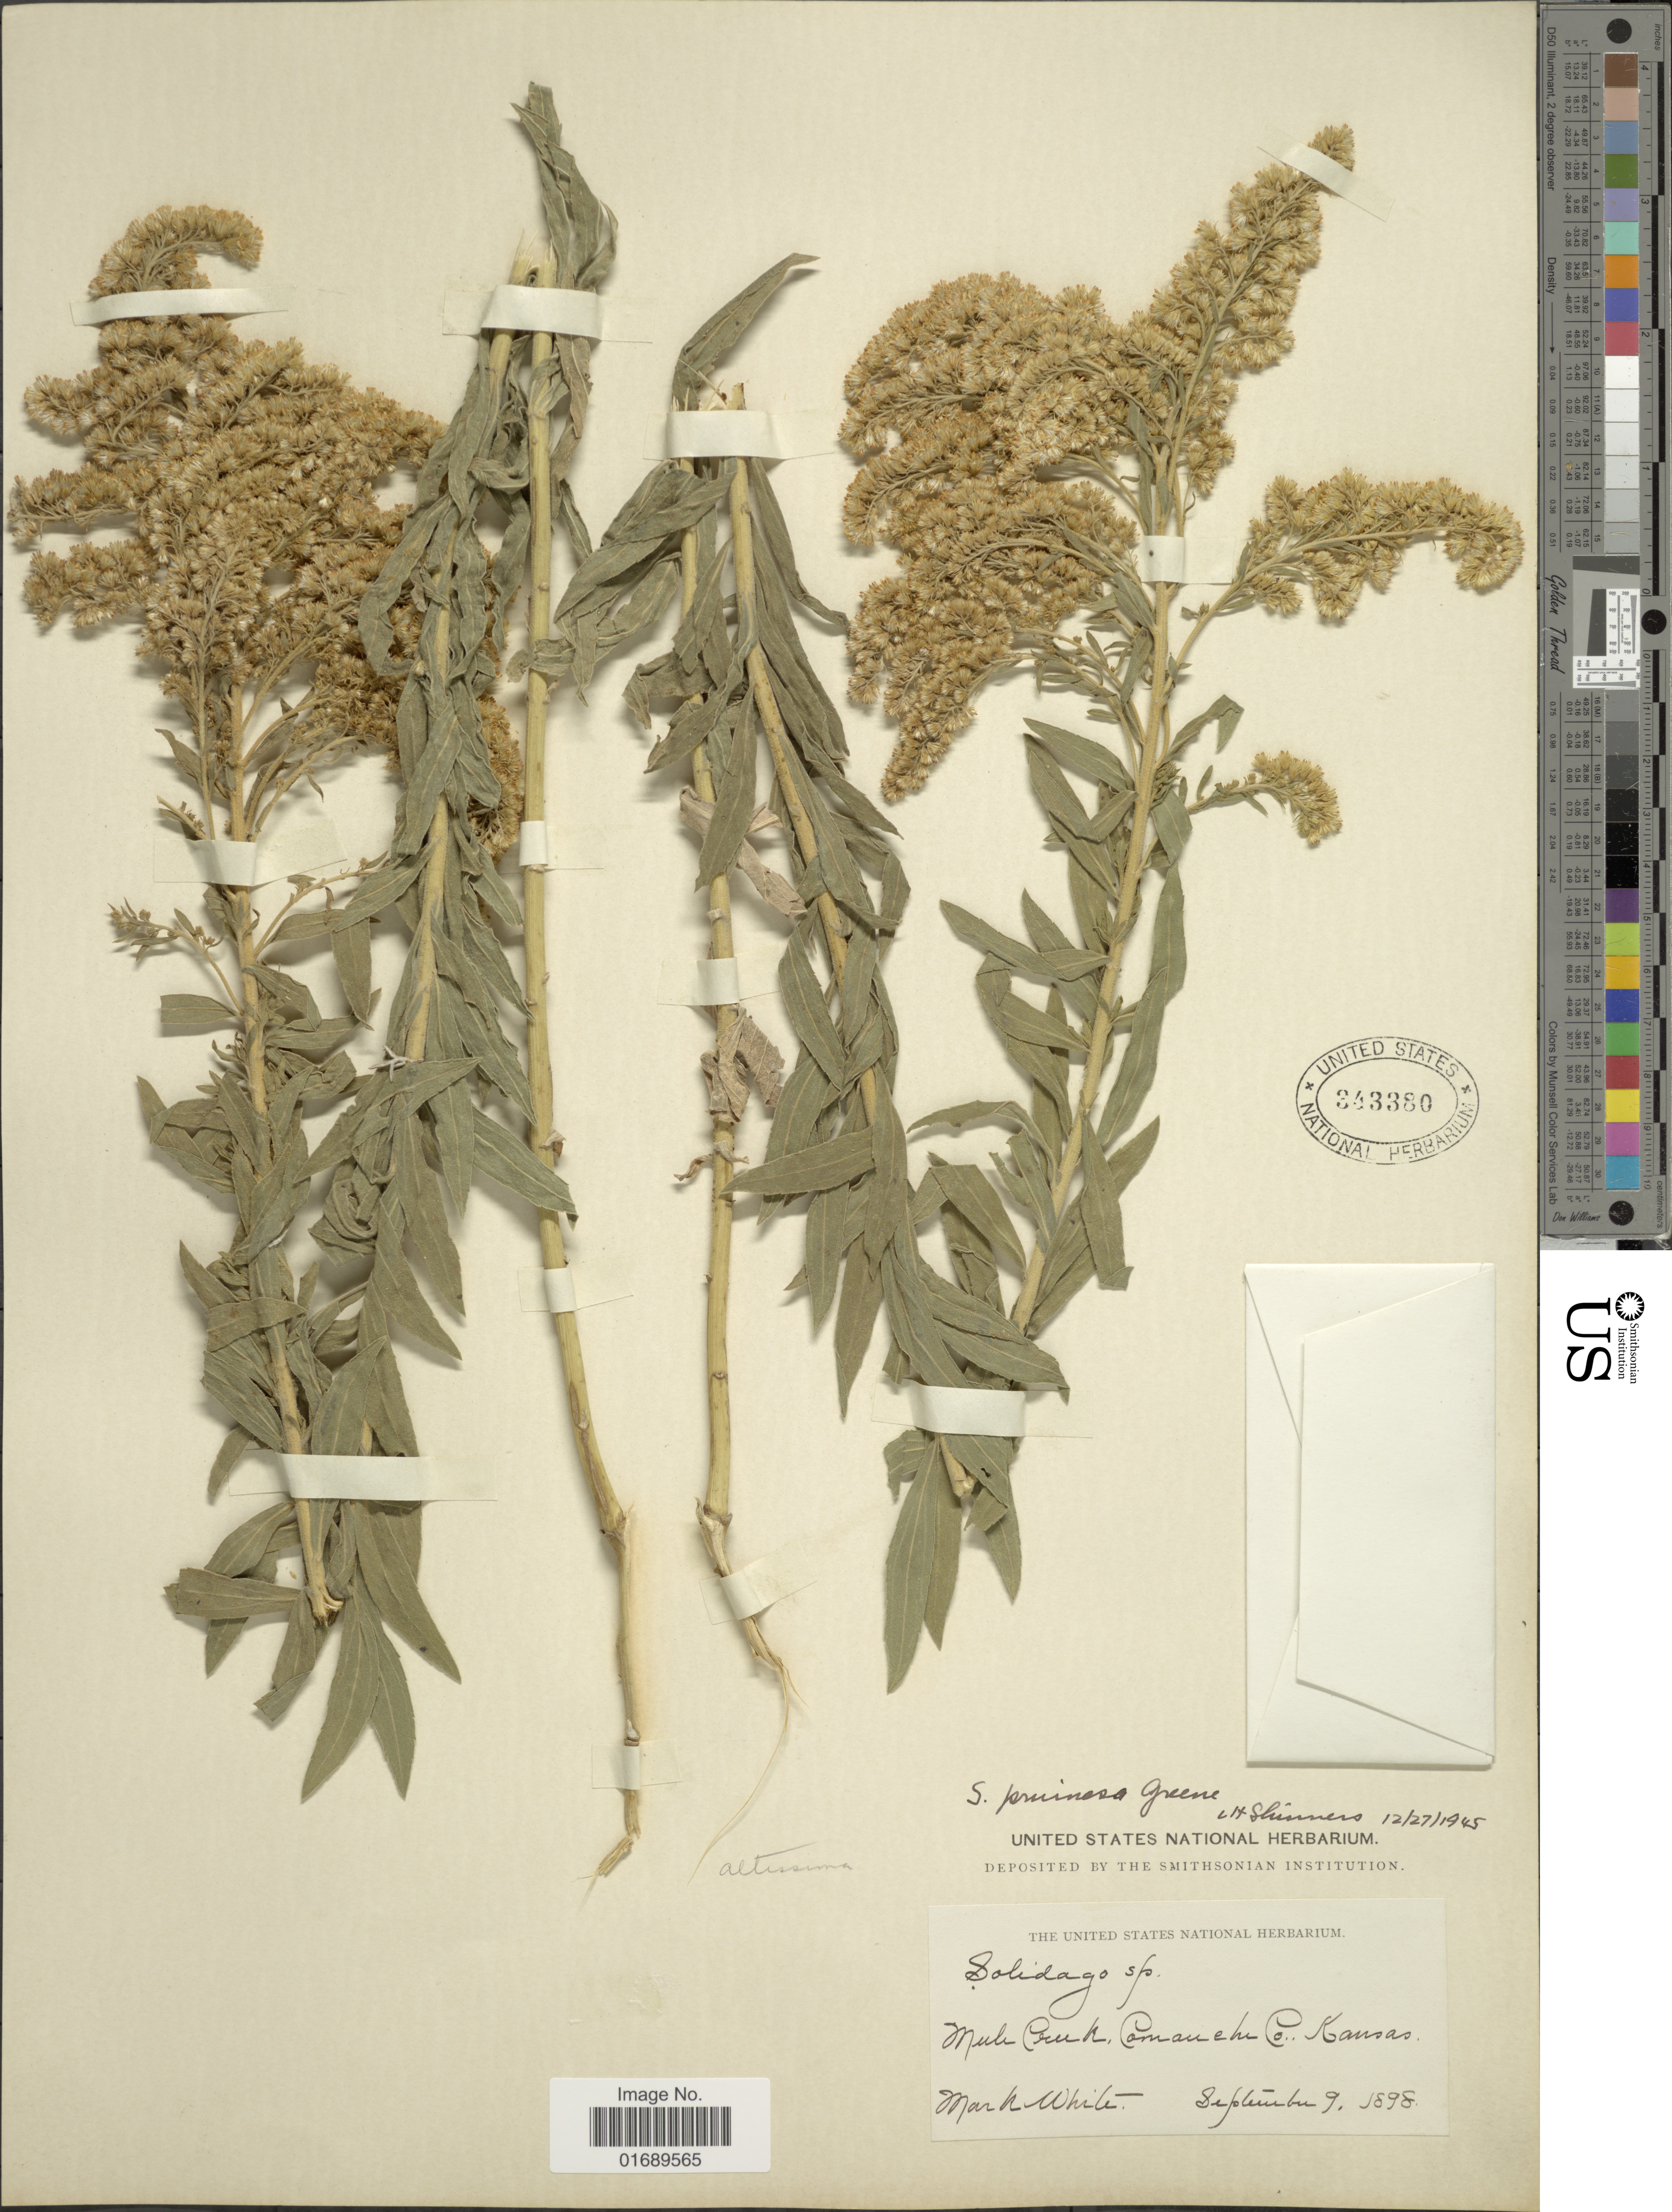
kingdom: Plantae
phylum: Tracheophyta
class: Magnoliopsida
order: Asterales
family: Asteraceae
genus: Solidago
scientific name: Solidago pruinosa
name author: Greene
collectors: M. White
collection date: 1898-09-09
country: United States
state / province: Kansas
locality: Mule Creek, Comanch Co.,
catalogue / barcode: US 343380